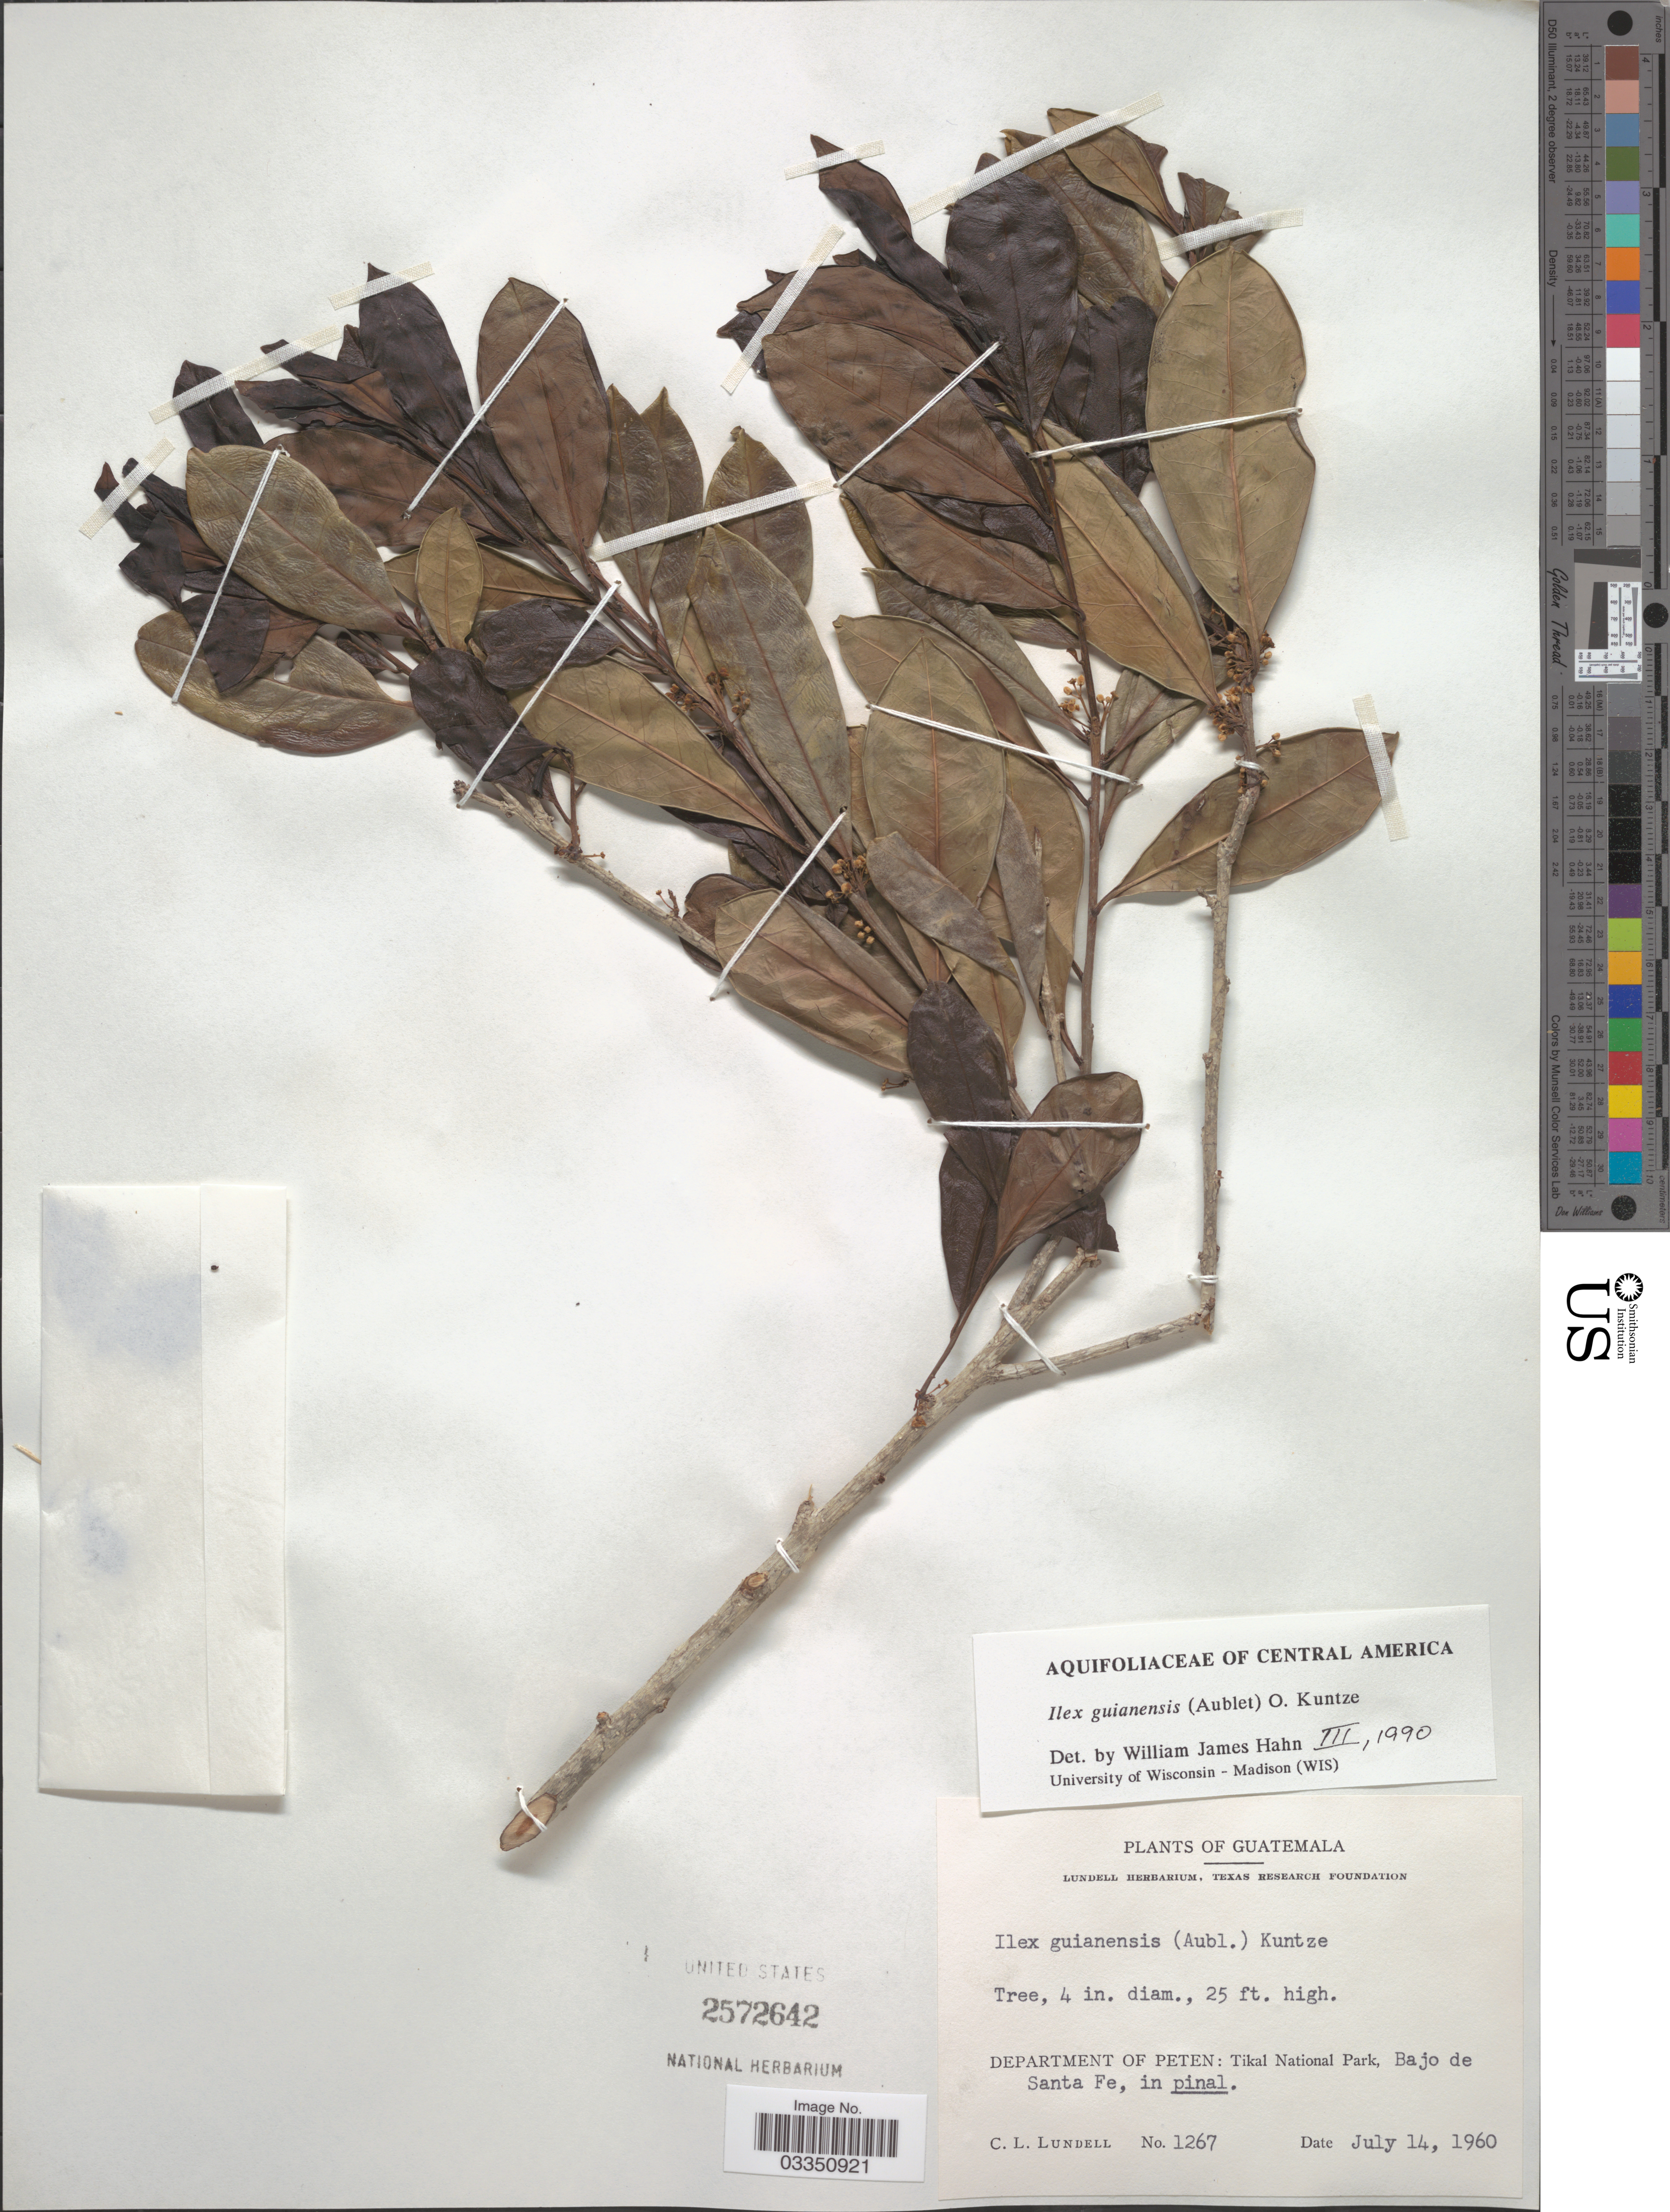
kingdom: Plantae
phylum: Tracheophyta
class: Magnoliopsida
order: Aquifoliales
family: Aquifoliaceae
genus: Ilex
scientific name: Ilex guianensis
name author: (Aubl.) Kuntze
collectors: C. L. Lundell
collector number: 1267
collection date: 1960-07-14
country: Guatemala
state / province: El Petén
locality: Department of Peten: Tikal National Park, Bajo de Santa Fe.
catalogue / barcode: US 2572642